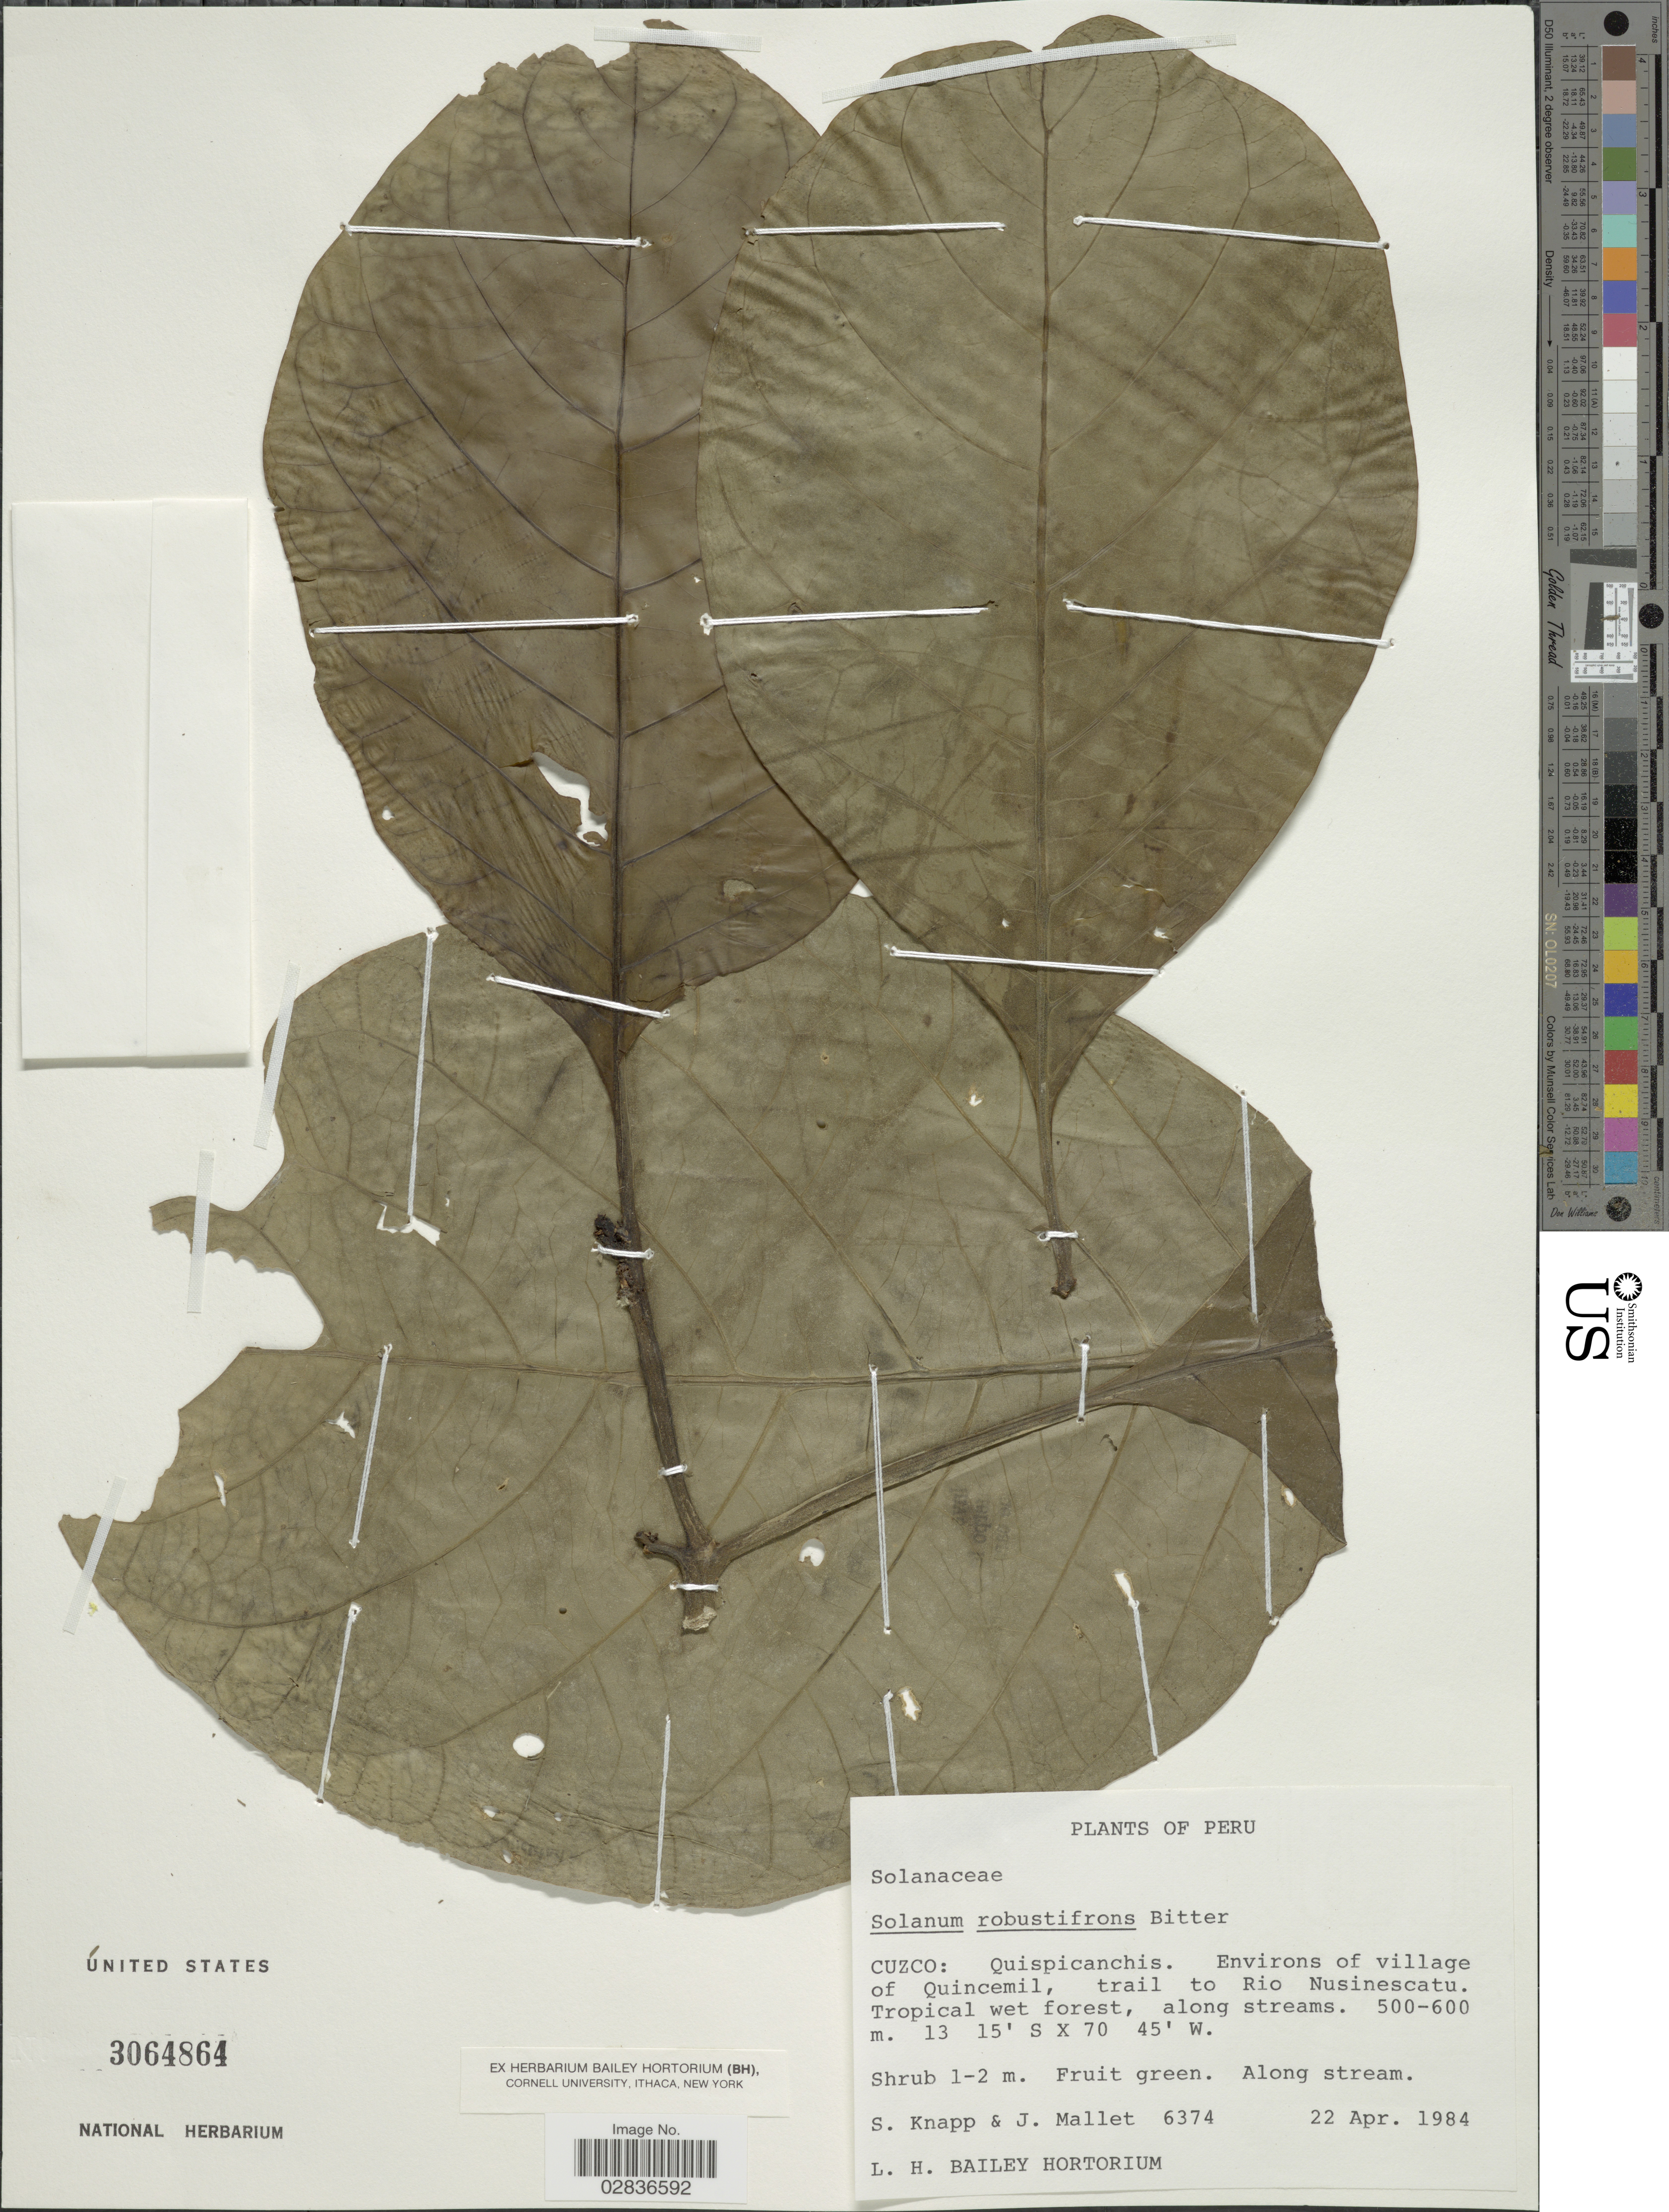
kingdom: Plantae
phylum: Tracheophyta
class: Magnoliopsida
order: Solanales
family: Solanaceae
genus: Solanum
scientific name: Solanum robustifrons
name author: Bitter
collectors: S. Knapp & J. Mallet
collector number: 6374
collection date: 1984-04-22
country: Peru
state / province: Cusco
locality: Cuzco: Quispicanchis. Environs of village of Quincemil, trail to Rio Nusinescatu.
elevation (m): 500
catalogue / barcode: US 3064864